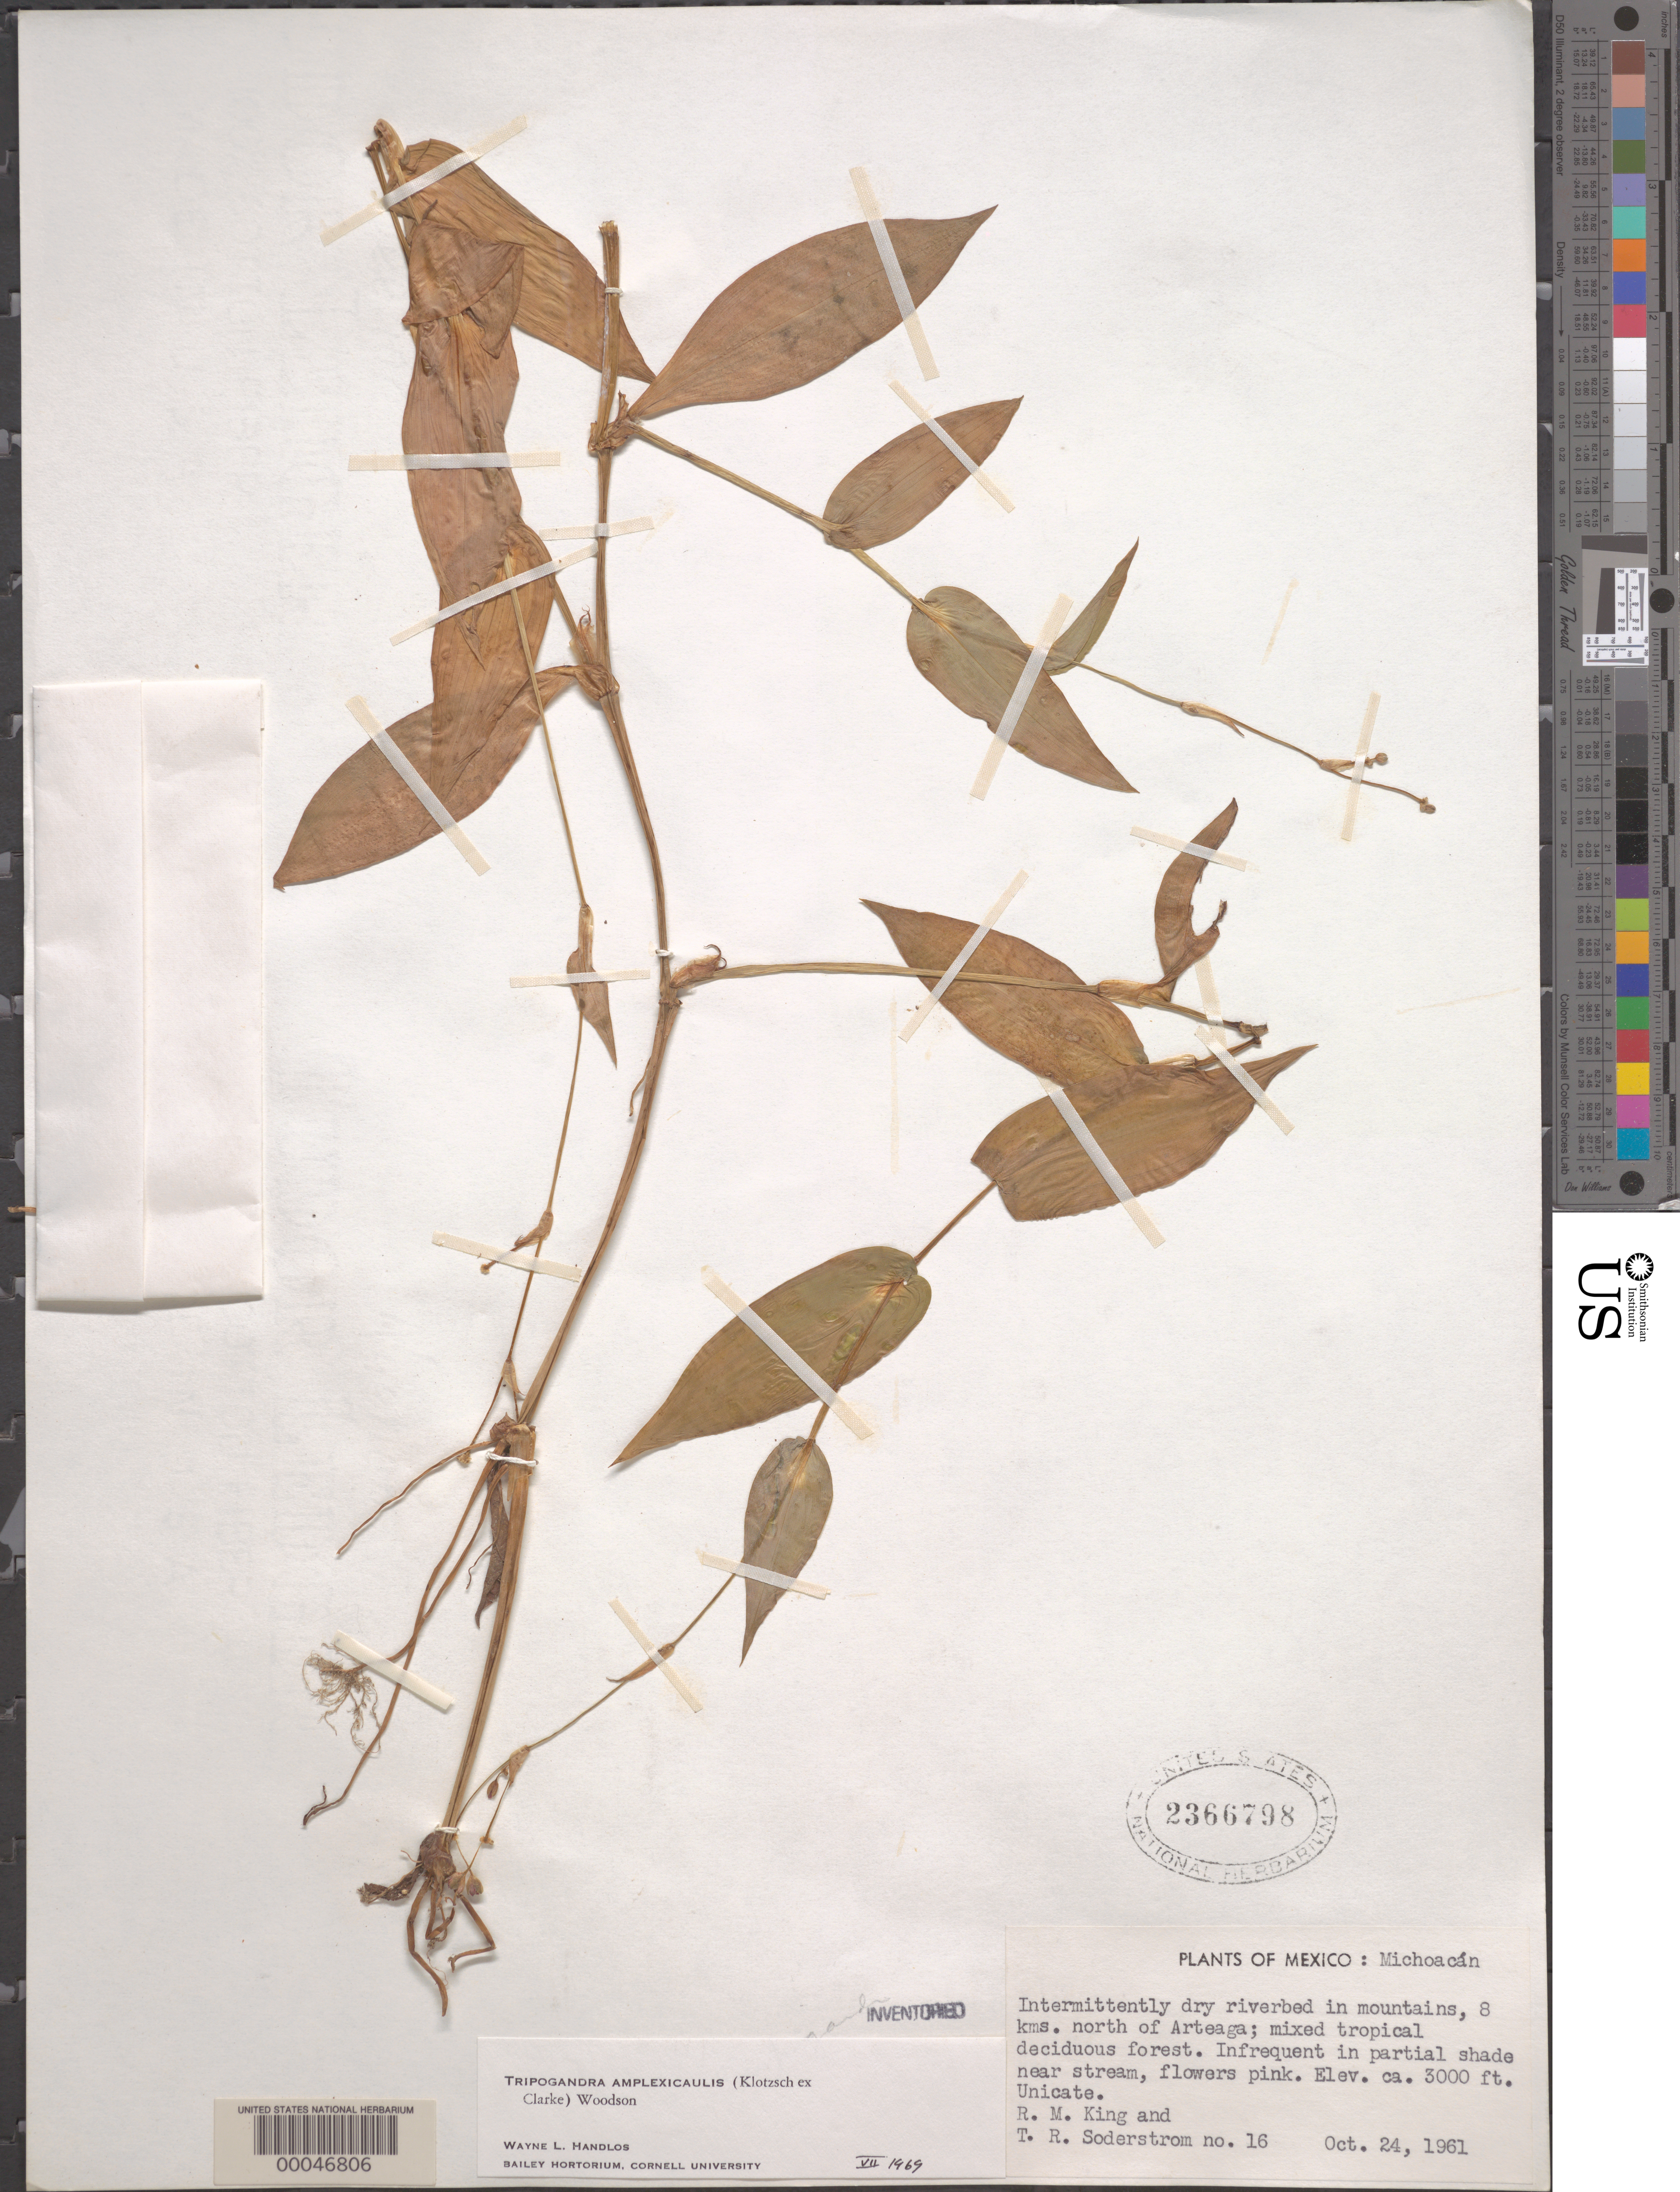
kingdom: Plantae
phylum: Tracheophyta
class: Liliopsida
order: Commelinales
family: Commelinaceae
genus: Tripogandra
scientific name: Tripogandra amplexicaulis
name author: (Klotzsch ex C.B. Clarke) Woodson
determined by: Handlos, W. L.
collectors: R. M. King & T. R. Soderstrom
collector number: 16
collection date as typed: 24 Oct 1961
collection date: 1961-10-24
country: Mexico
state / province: Michoacán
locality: N of Arteaga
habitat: Dry, mountain riverbed, partial shade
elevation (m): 915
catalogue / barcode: US 2366798